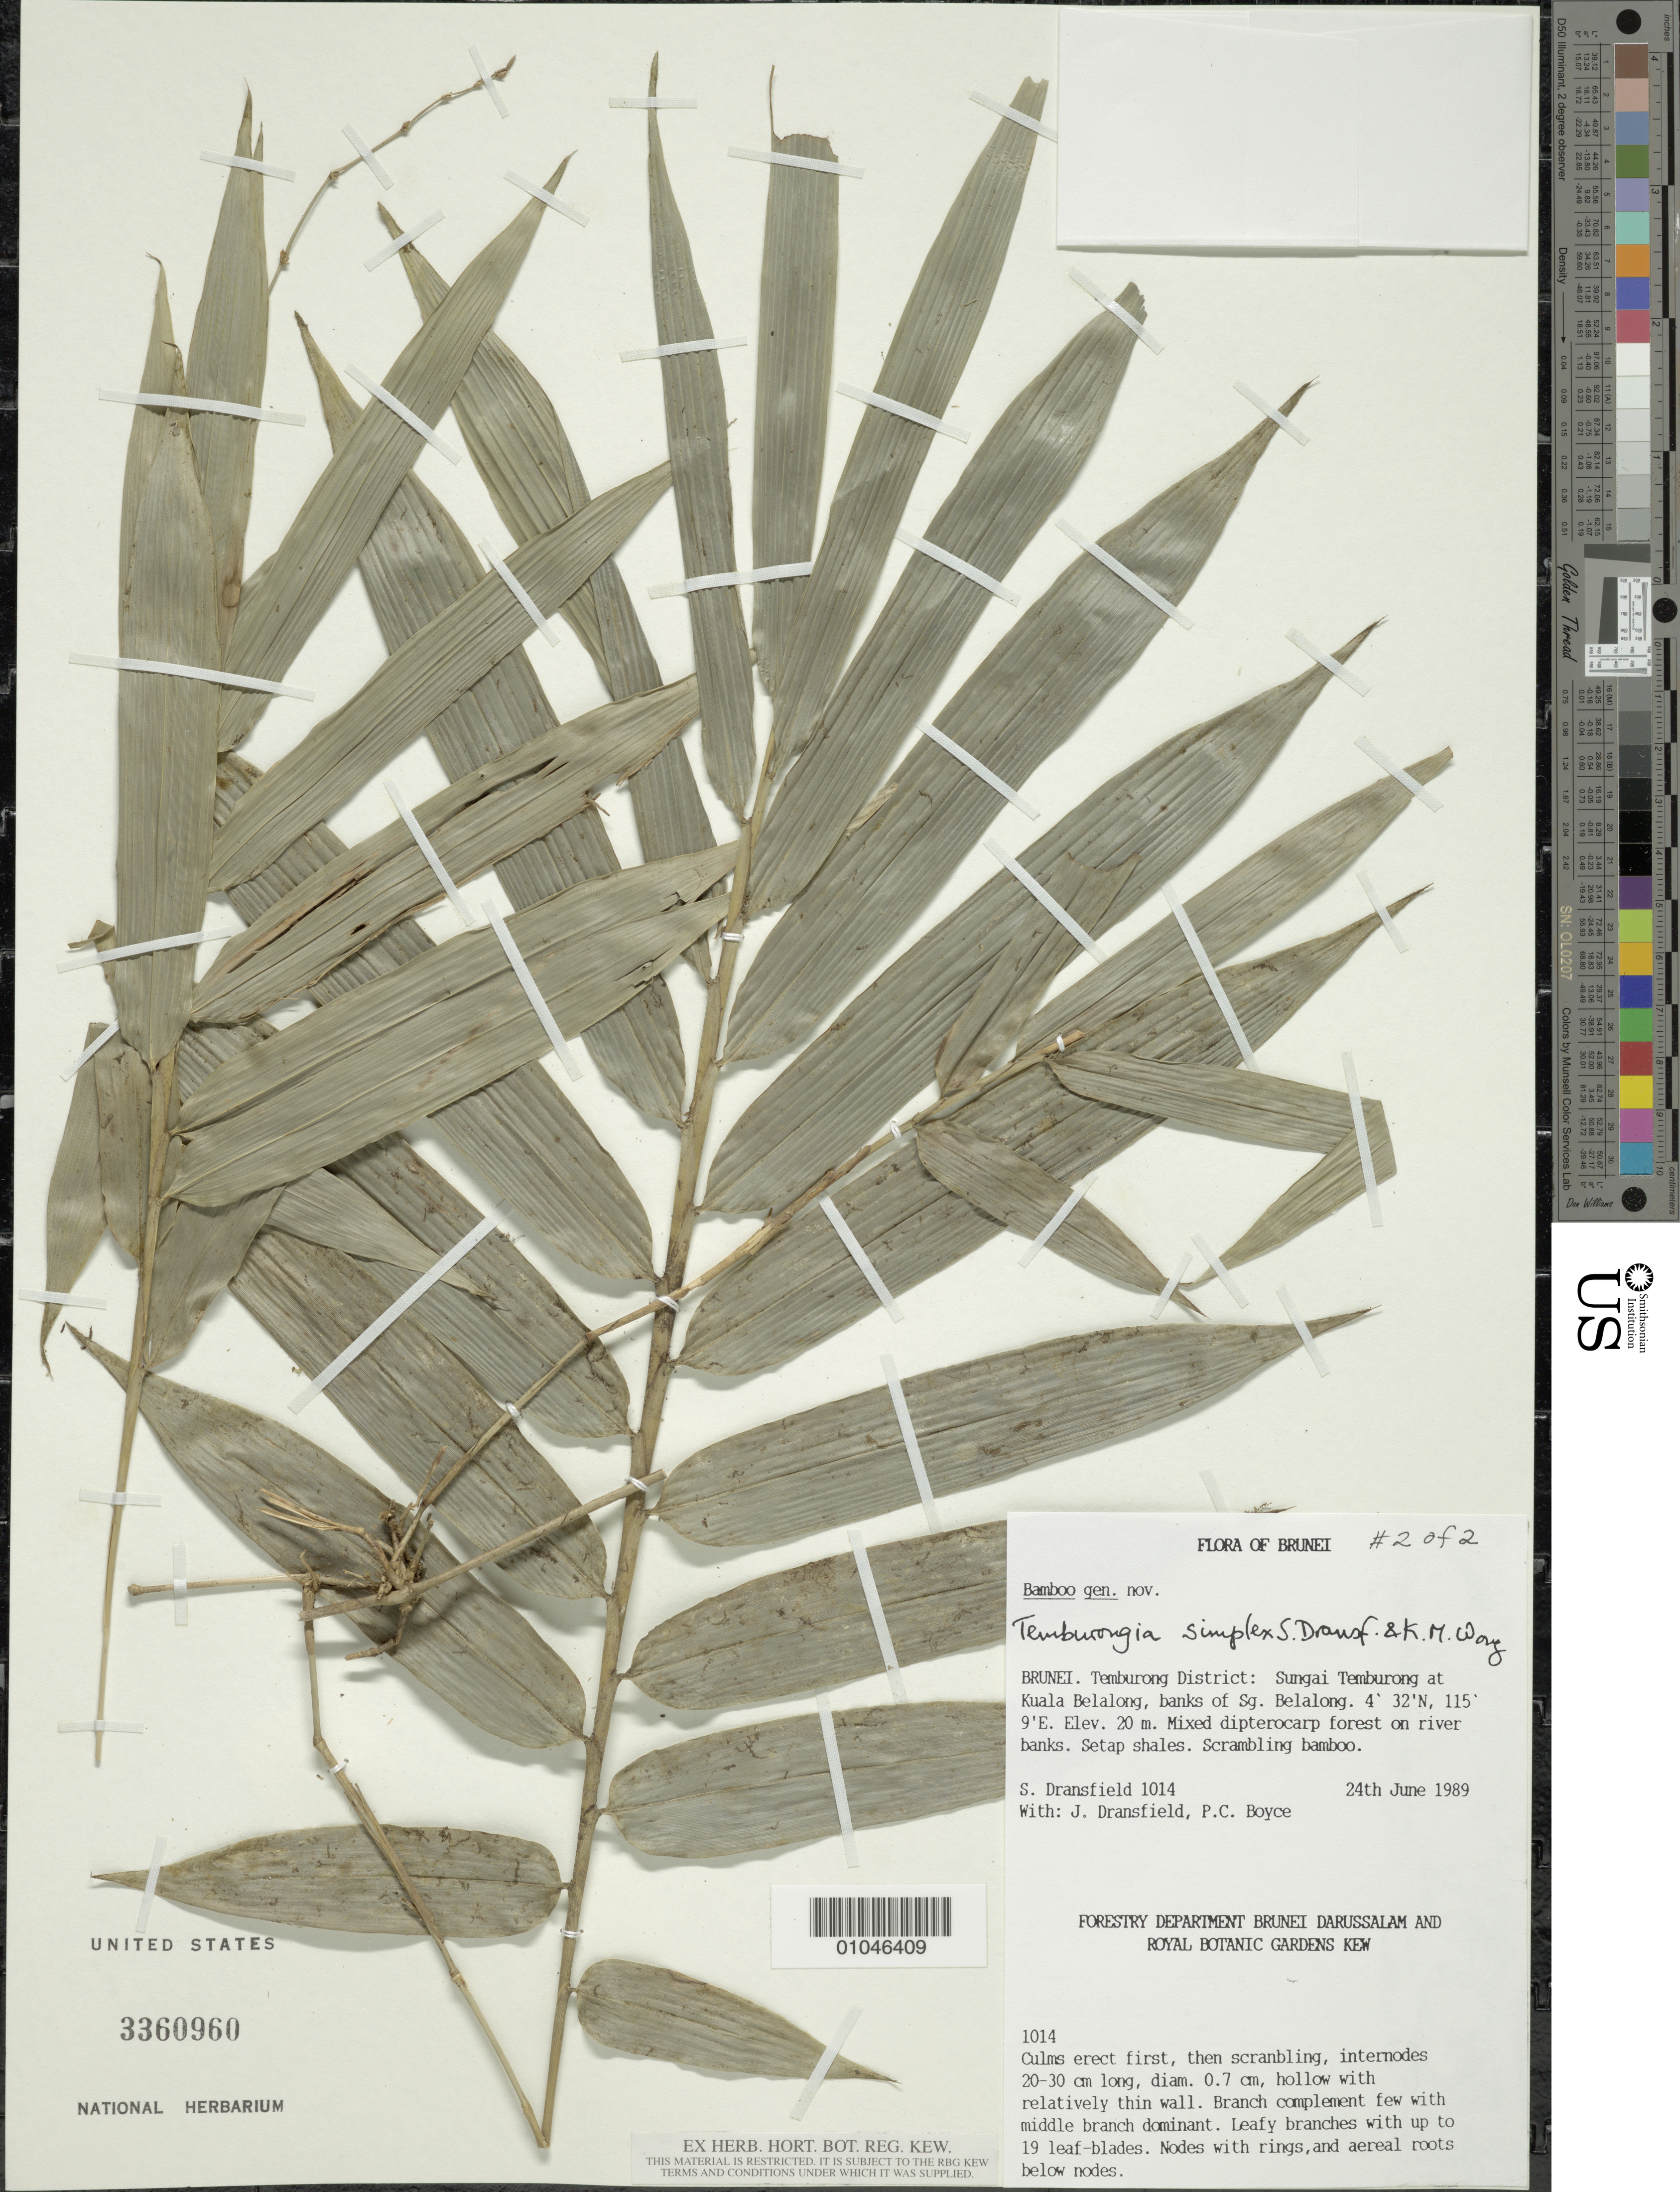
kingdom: Plantae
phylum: Tracheophyta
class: Liliopsida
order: Poales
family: Poaceae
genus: Temburongia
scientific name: Temburongia simplex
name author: S. Dransf. & K.M. Wong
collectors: S. Dransfield, J. Dransfield & P. C. Boyce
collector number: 1014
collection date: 1989-06-24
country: Brunei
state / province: Temburong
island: Borneo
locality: Sungai Temburong at Kuala Belalong, banks of Sg. Belalong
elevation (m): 20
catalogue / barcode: US 3360960